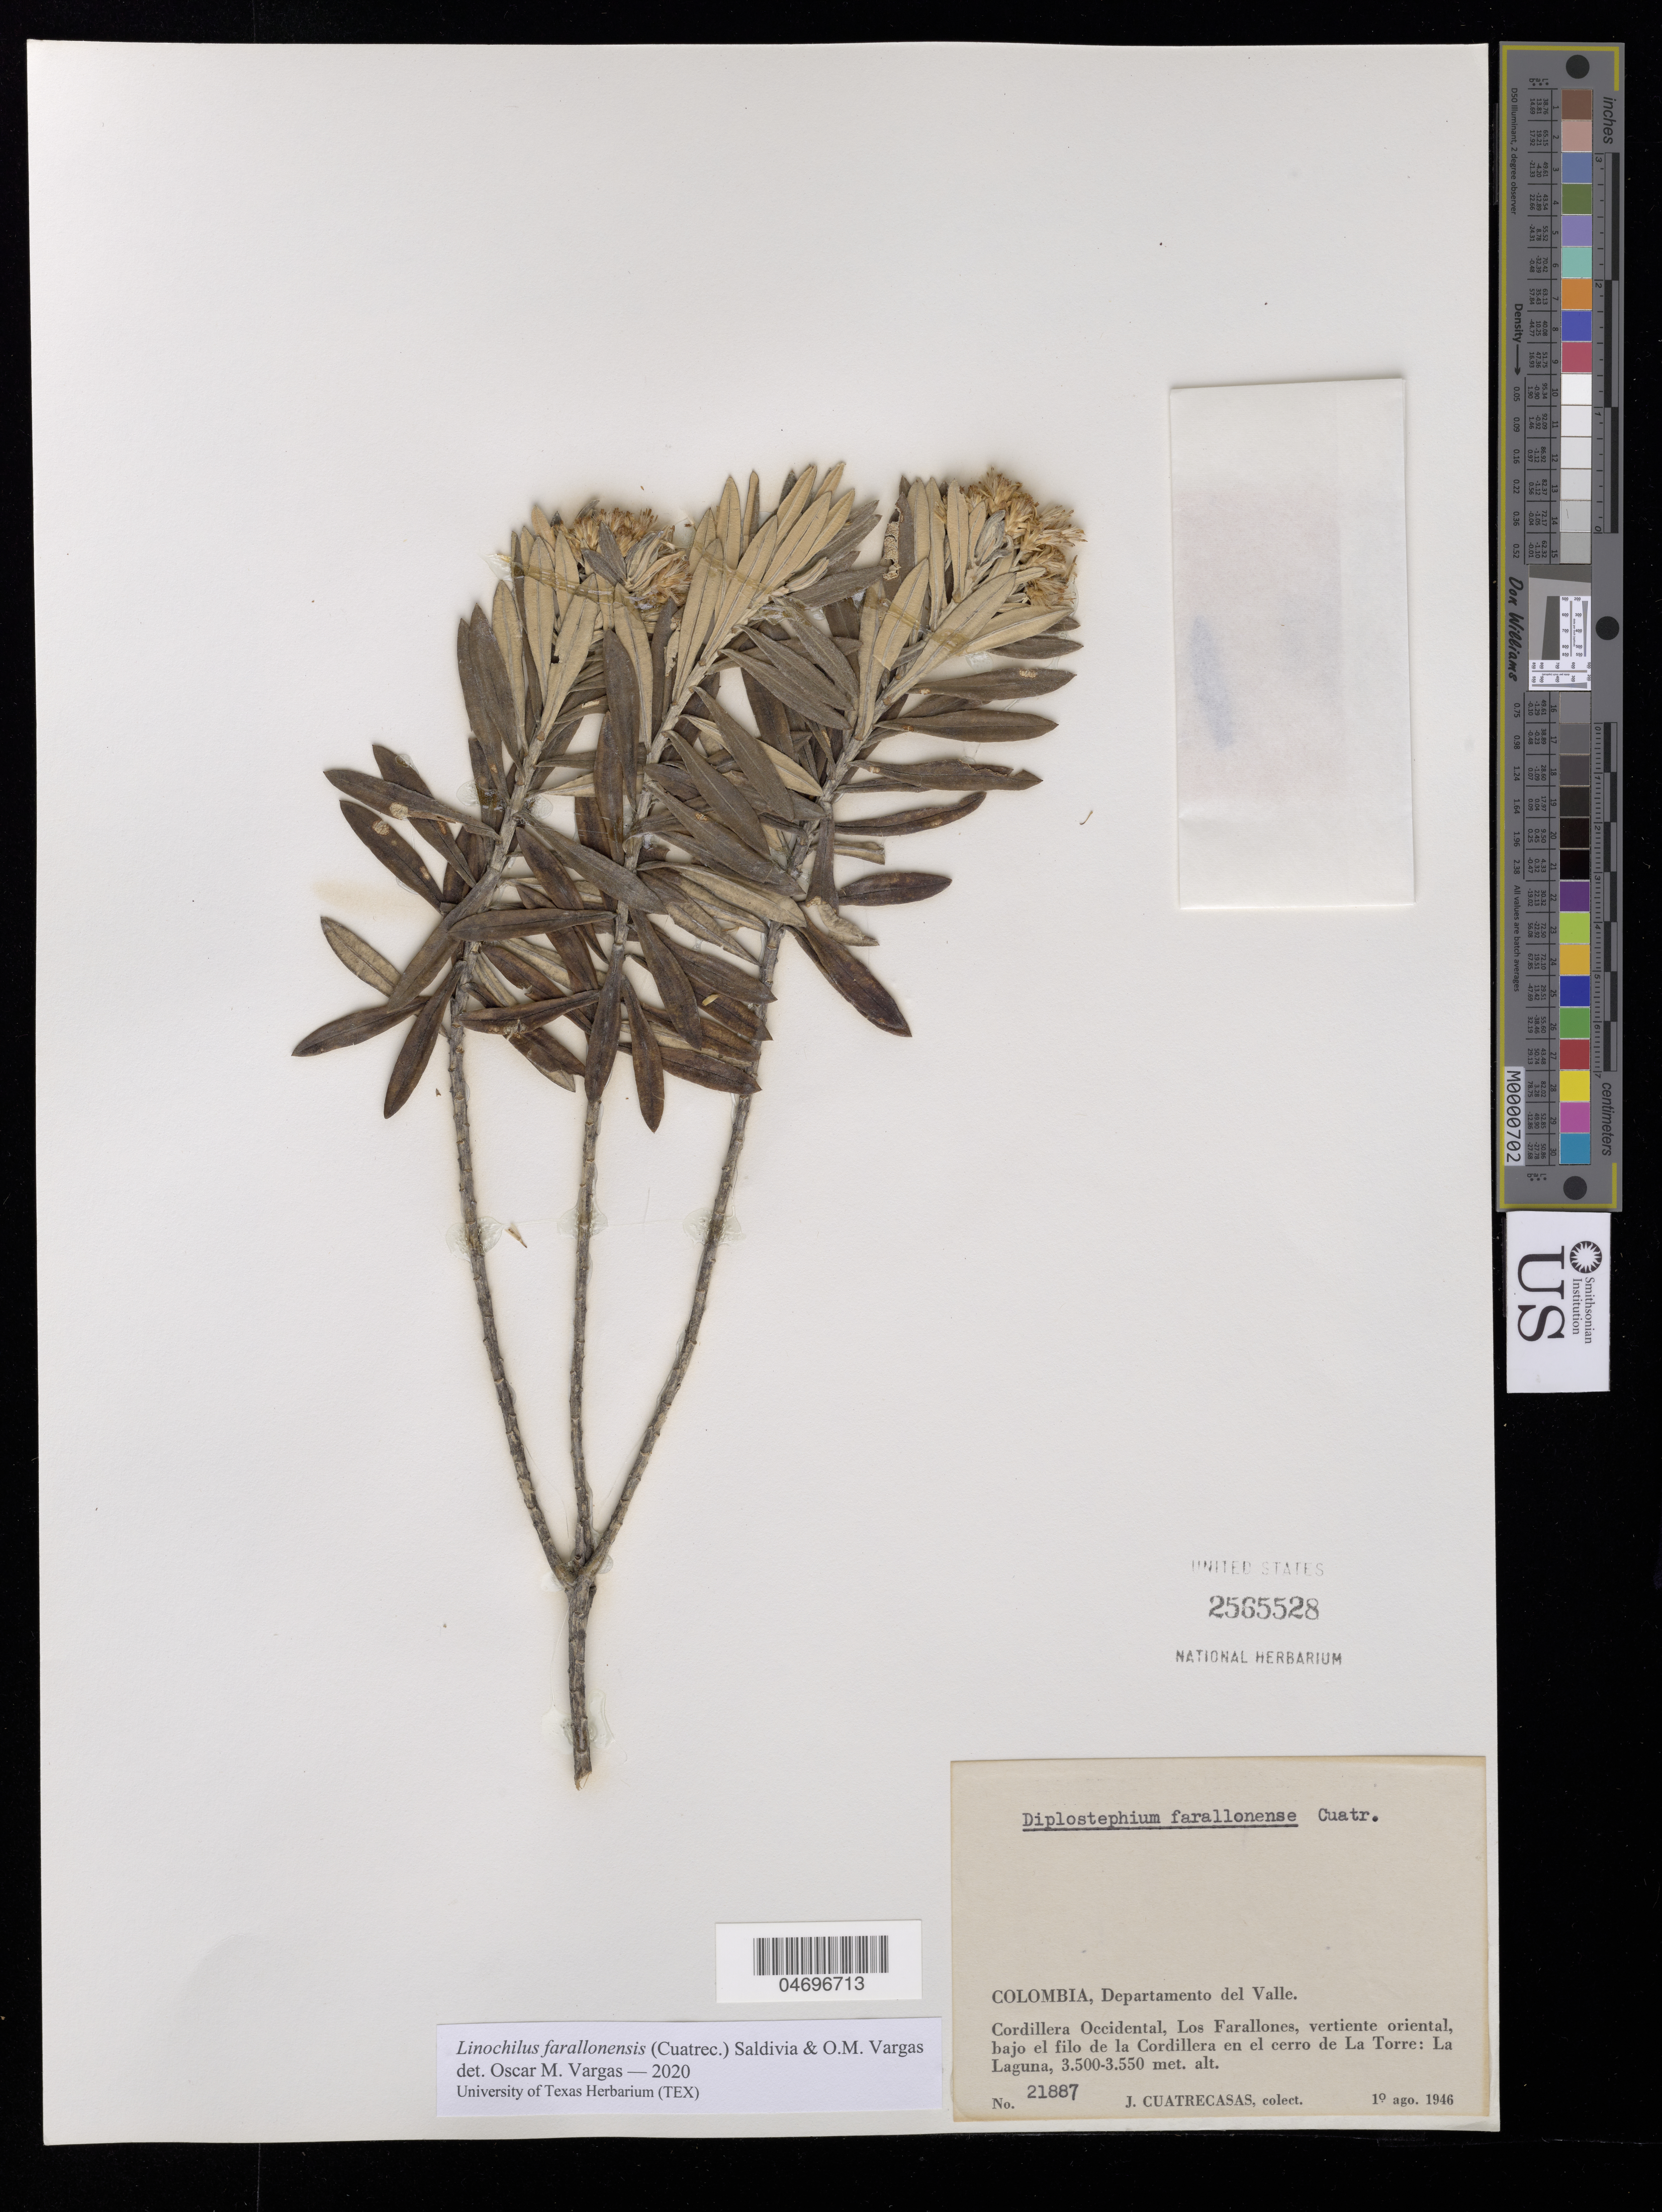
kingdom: Plantae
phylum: Tracheophyta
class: Magnoliopsida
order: Asterales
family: Asteraceae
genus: Linochilus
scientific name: Linochilus farallonensis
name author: (Cuatrec.) Saldivia & O.M. Vargas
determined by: Vargas, Oscar M.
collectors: J. Cuatrecasas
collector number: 21887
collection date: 1946-08-10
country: Colombia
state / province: Valle del Cauca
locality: Departamento del Valle, Cordillera Occidental, Los Farallones, vertiente oriental, bajo el filo de la Cordillera en el cerro de La Torre, La Laguna.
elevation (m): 3500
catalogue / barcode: US 2565528